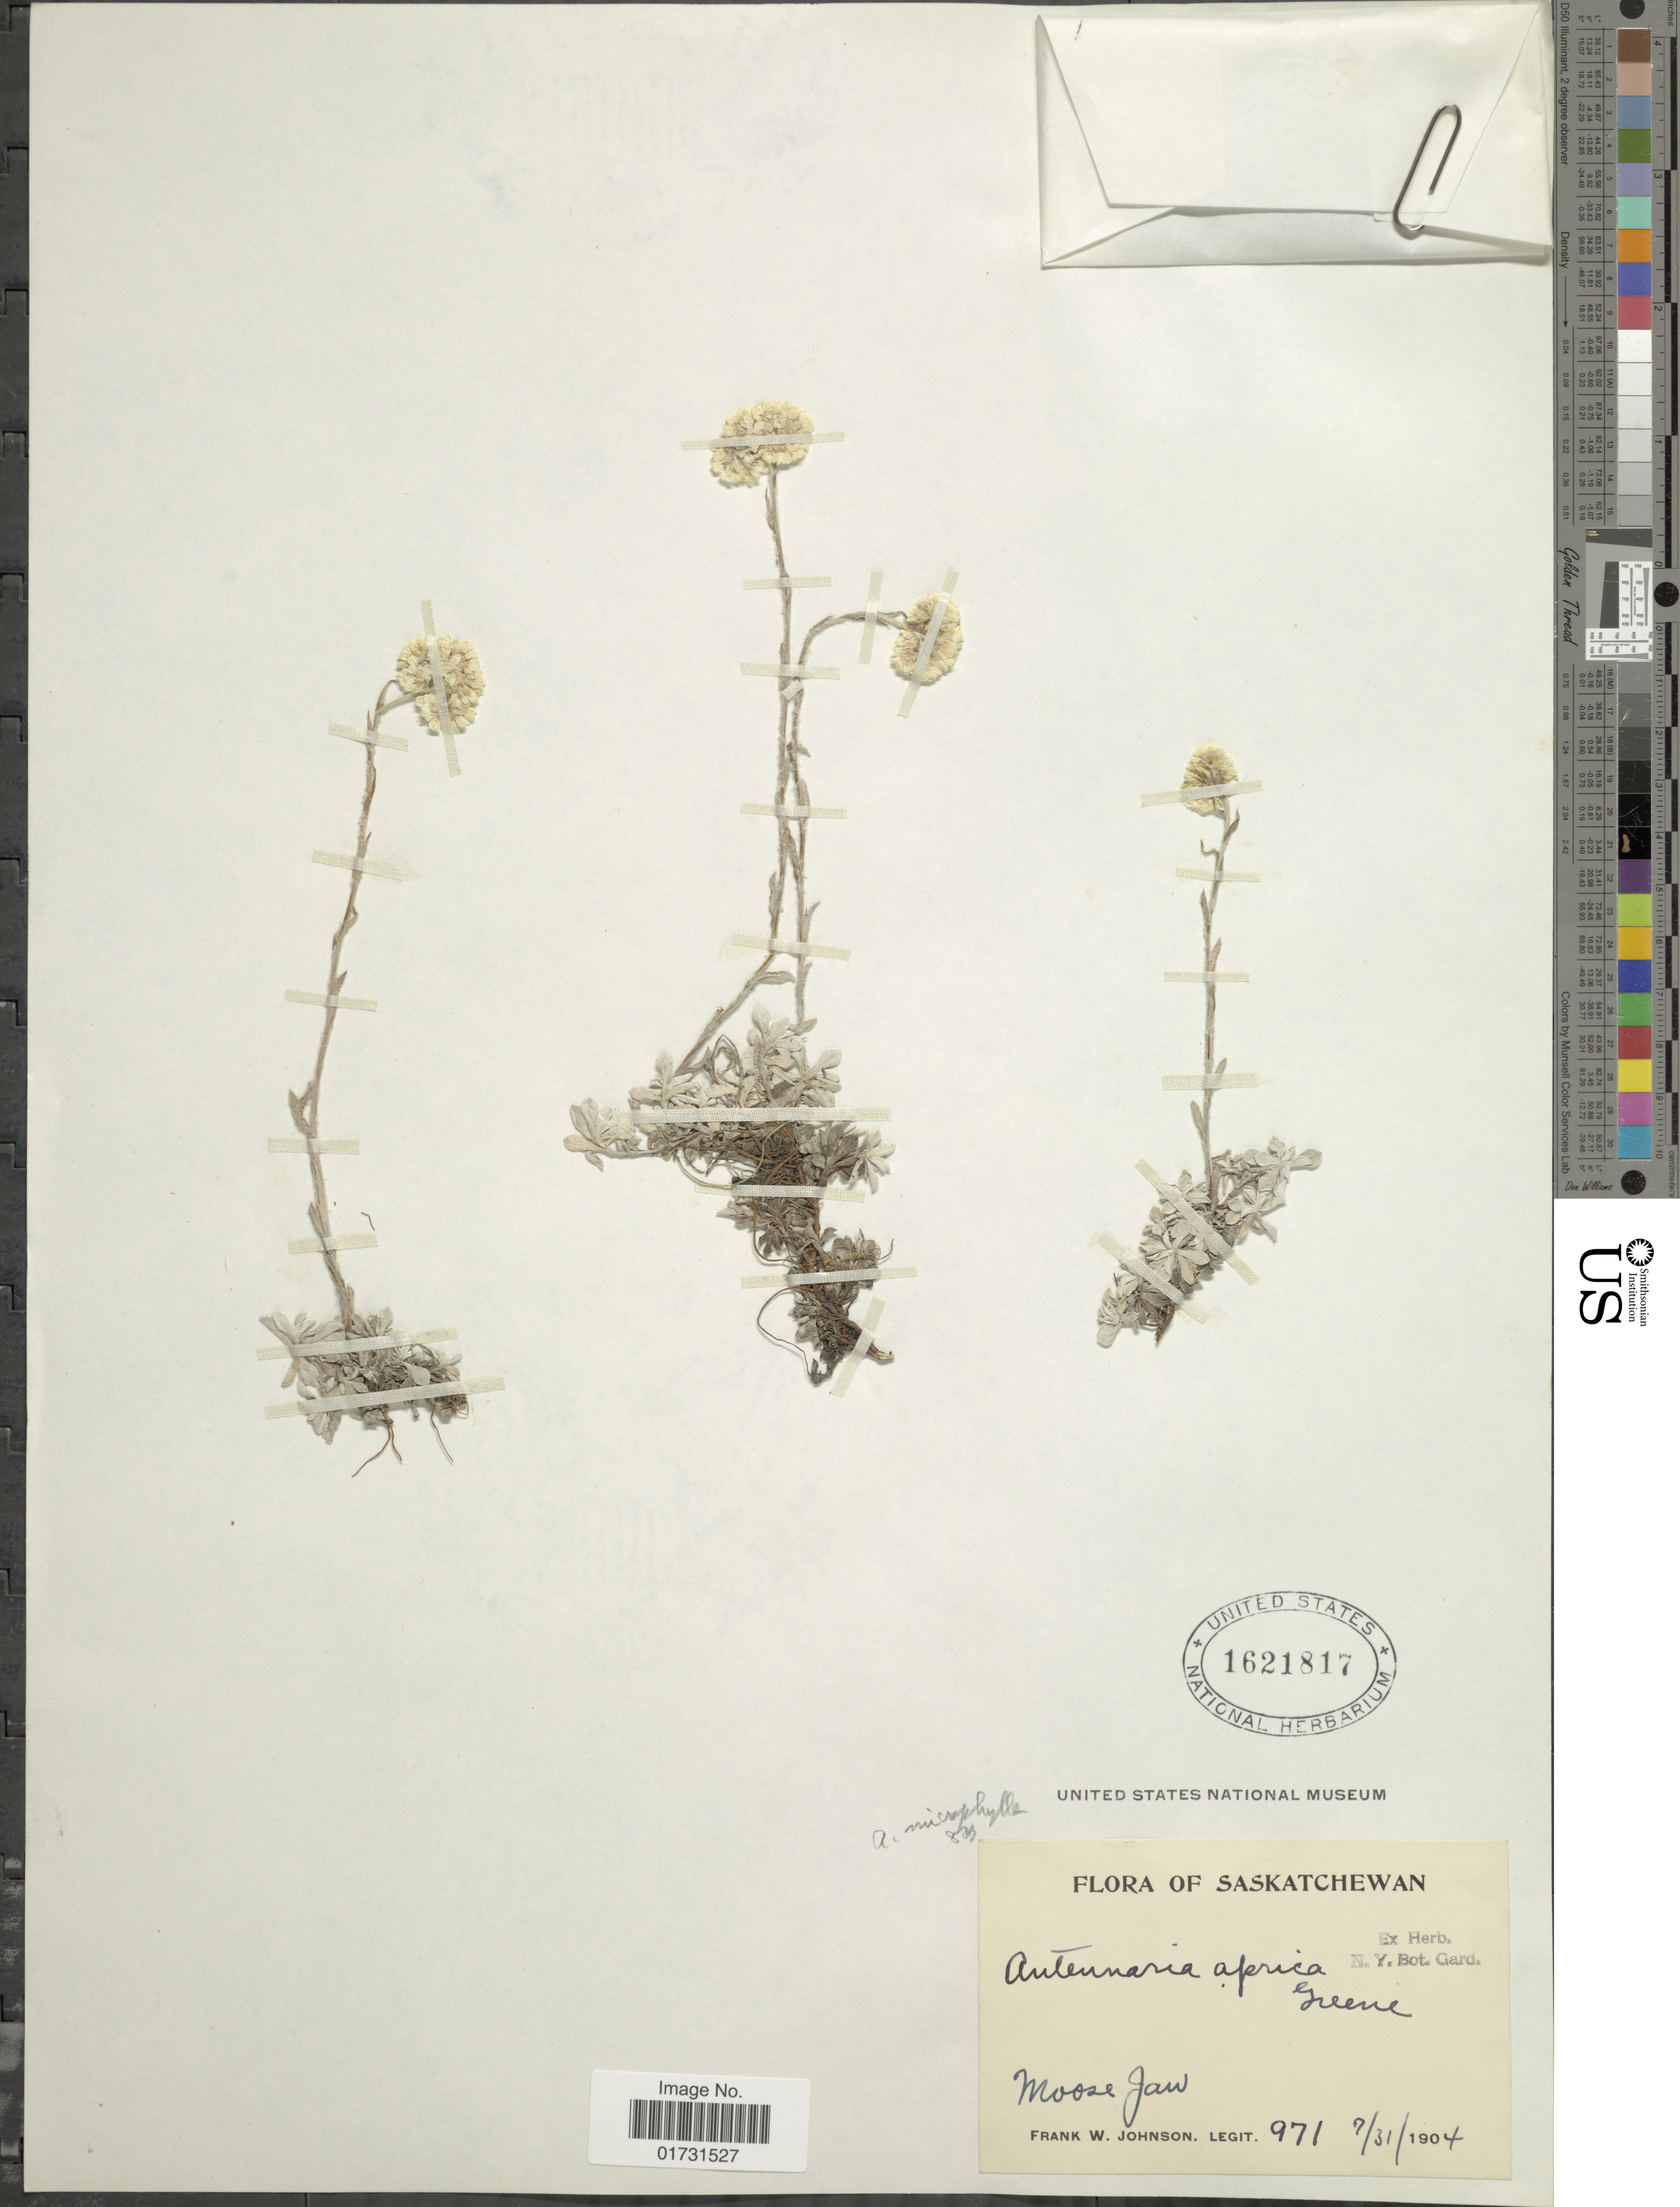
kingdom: Plantae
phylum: Tracheophyta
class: Magnoliopsida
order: Asterales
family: Asteraceae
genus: Antennaria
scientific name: Antennaria microphylla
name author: Rydb.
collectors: F. W. Johnson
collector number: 971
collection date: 1904-07-31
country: Canada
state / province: Saskatchewan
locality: Moose Jaw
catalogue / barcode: US 1621817